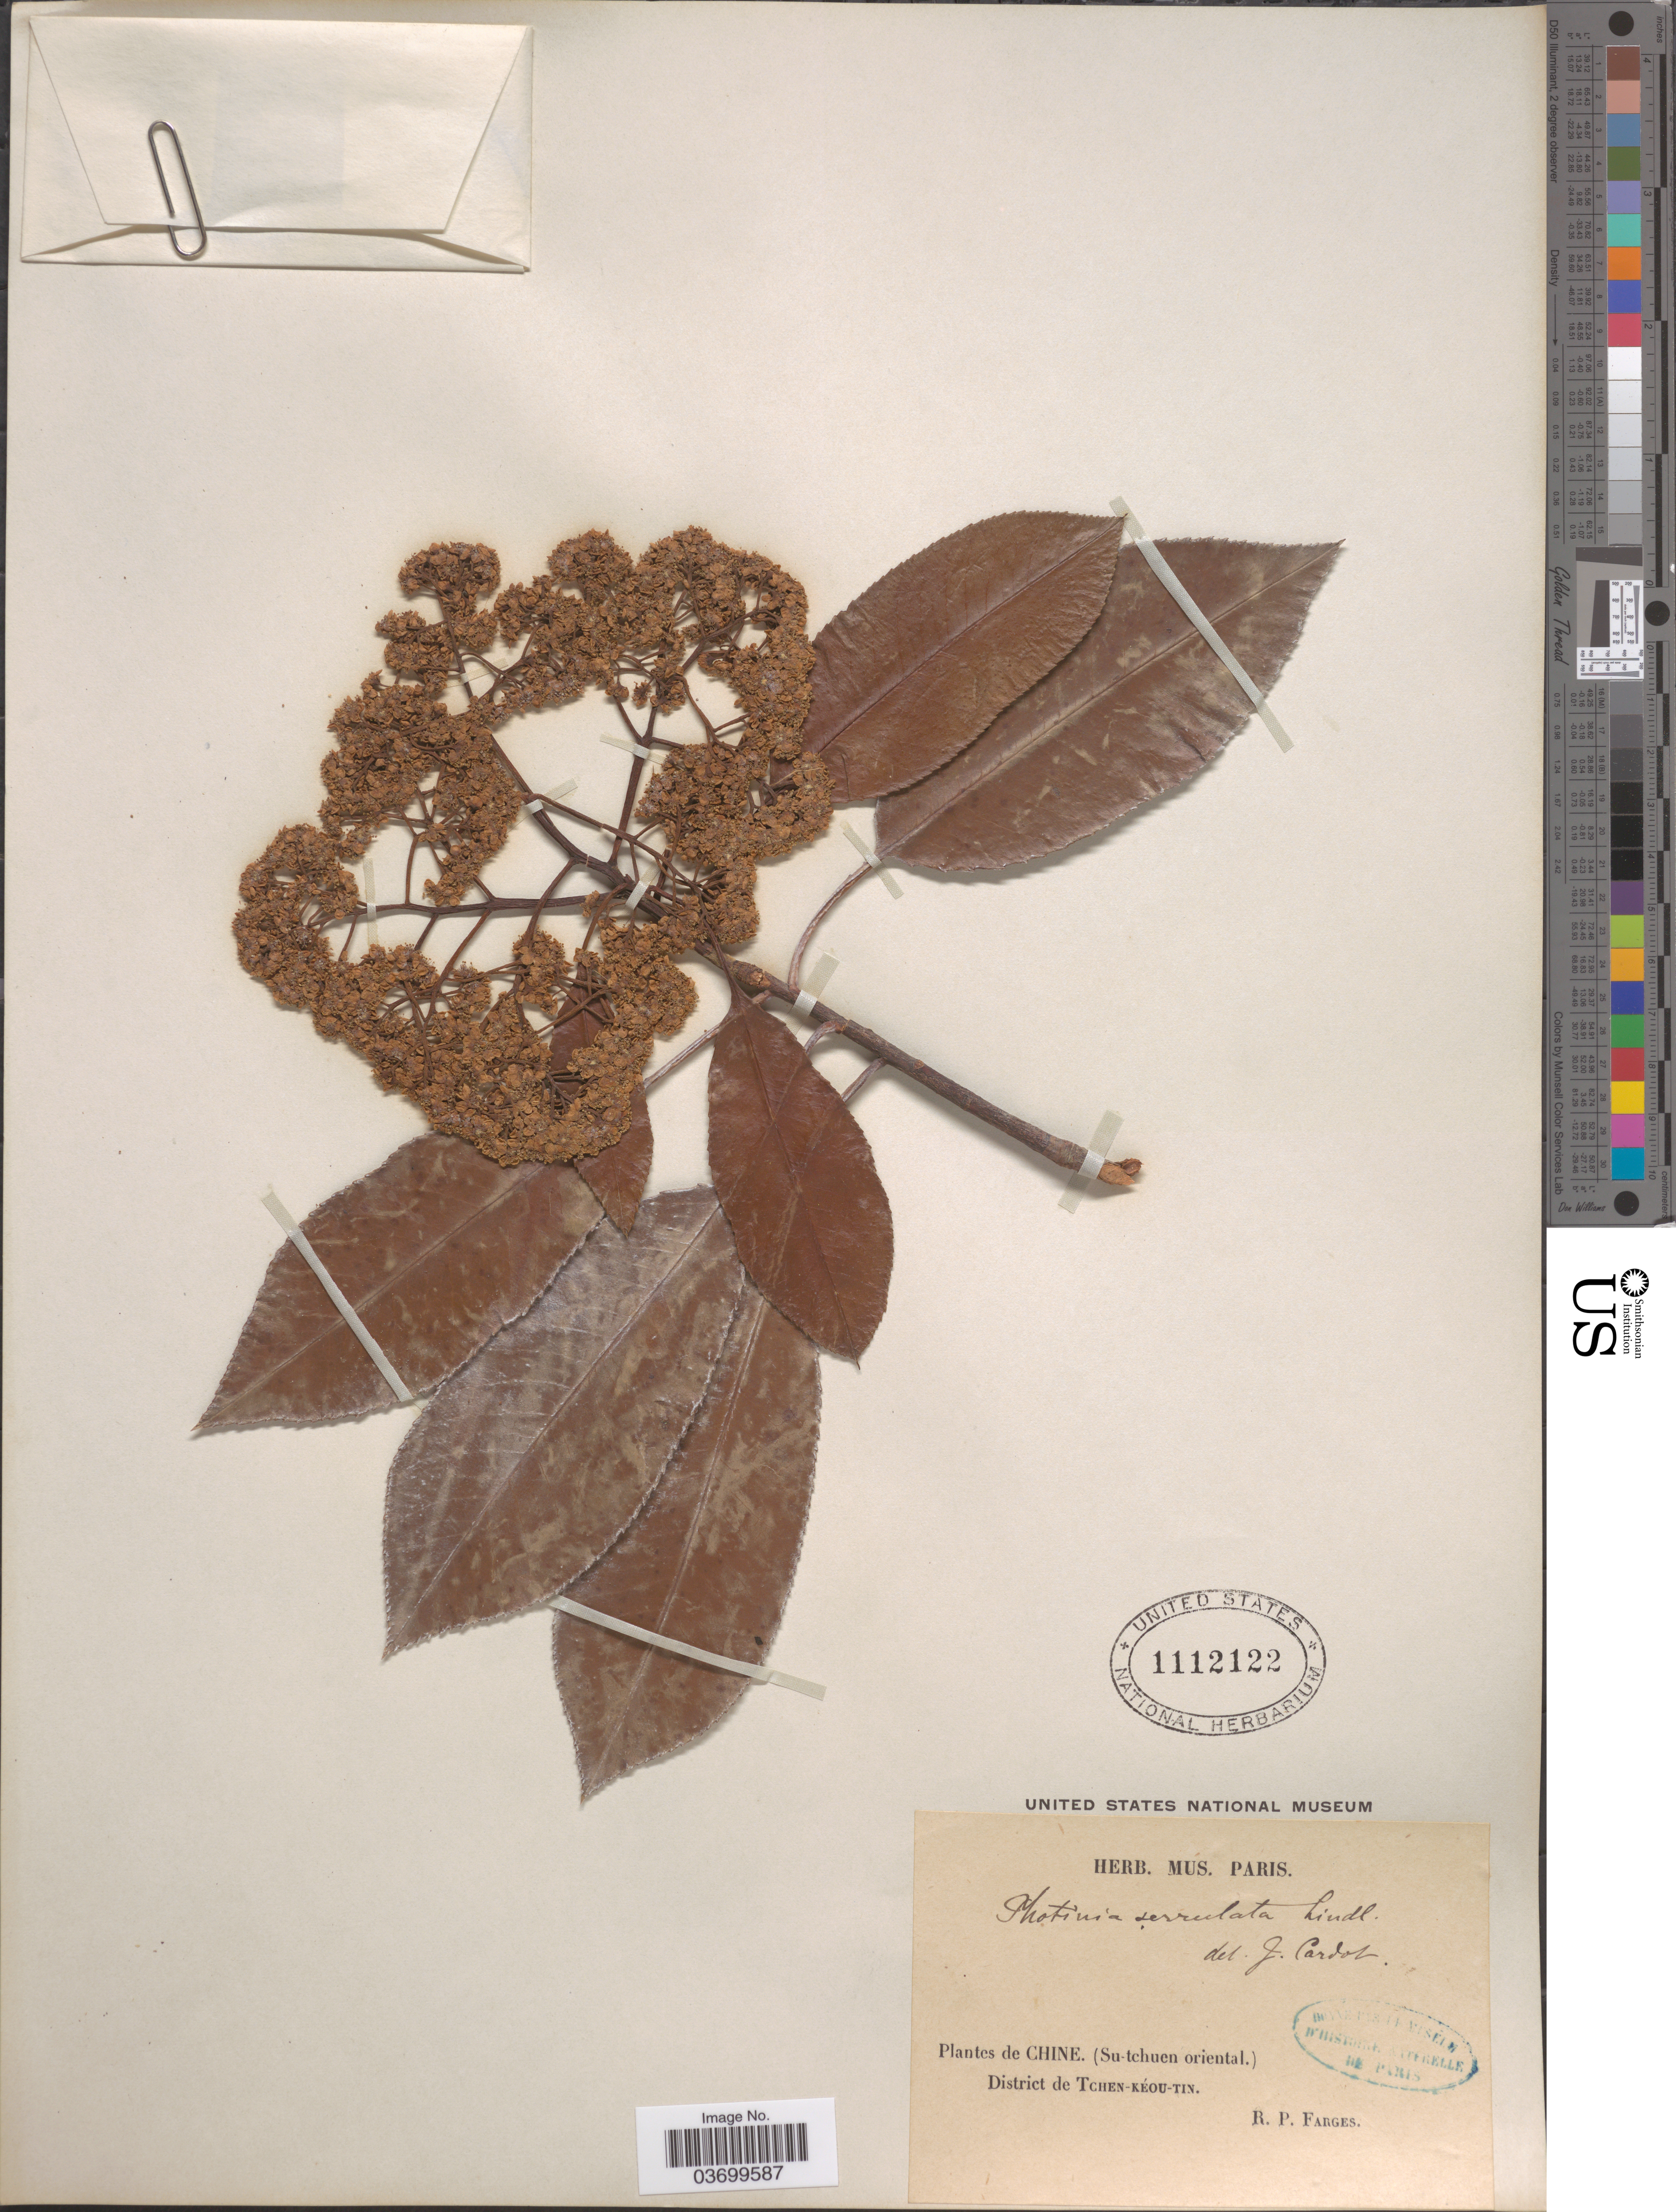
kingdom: Plantae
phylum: Tracheophyta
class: Magnoliopsida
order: Rosales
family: Rosaceae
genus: Photinia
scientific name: Photinia serrulata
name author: Franch. & Sav.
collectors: R. Farges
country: China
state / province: Sichuan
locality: (Su-tchuen oriental.). District de Tchen-Kéou-Tin.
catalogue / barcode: US 1112122